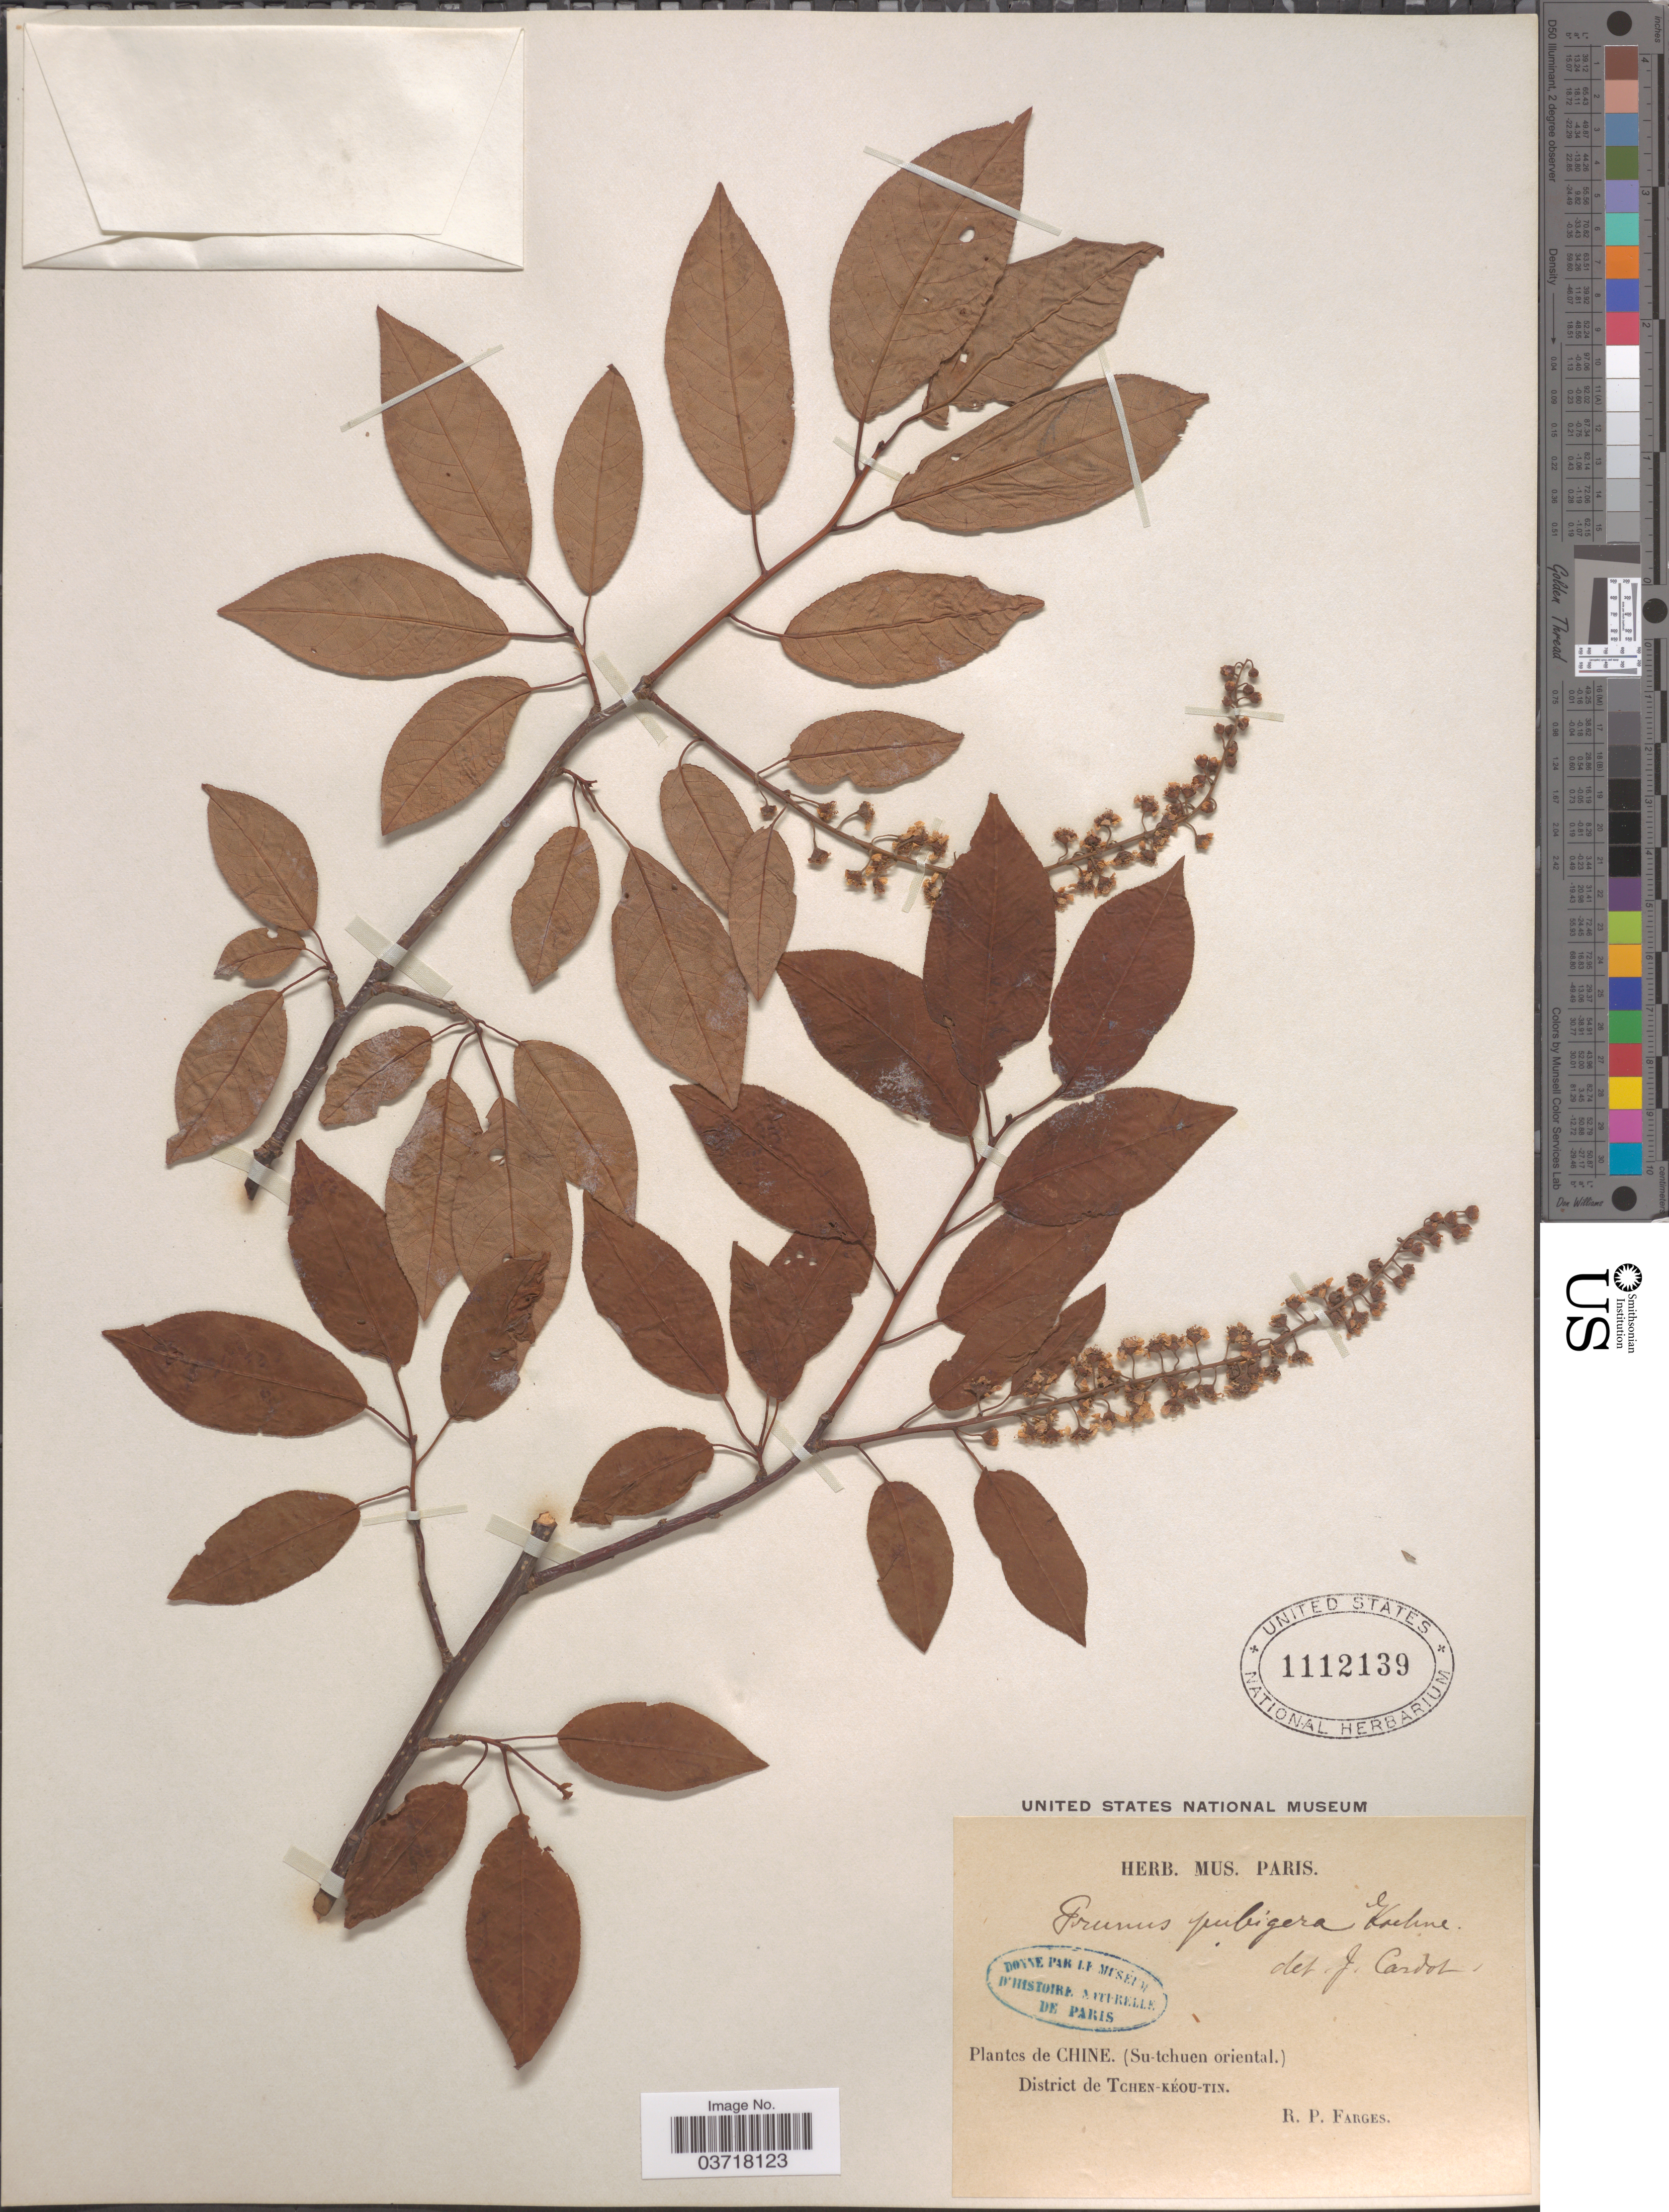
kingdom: Plantae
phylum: Tracheophyta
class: Magnoliopsida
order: Rosales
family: Rosaceae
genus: Prunus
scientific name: Prunus pubigera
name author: (C.K. Schneid.) Koehne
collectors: R. Farges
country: China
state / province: Sichuan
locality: (Su-tchuen oriental). District de Tchen-Kéou-Tin.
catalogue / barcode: US 1112139